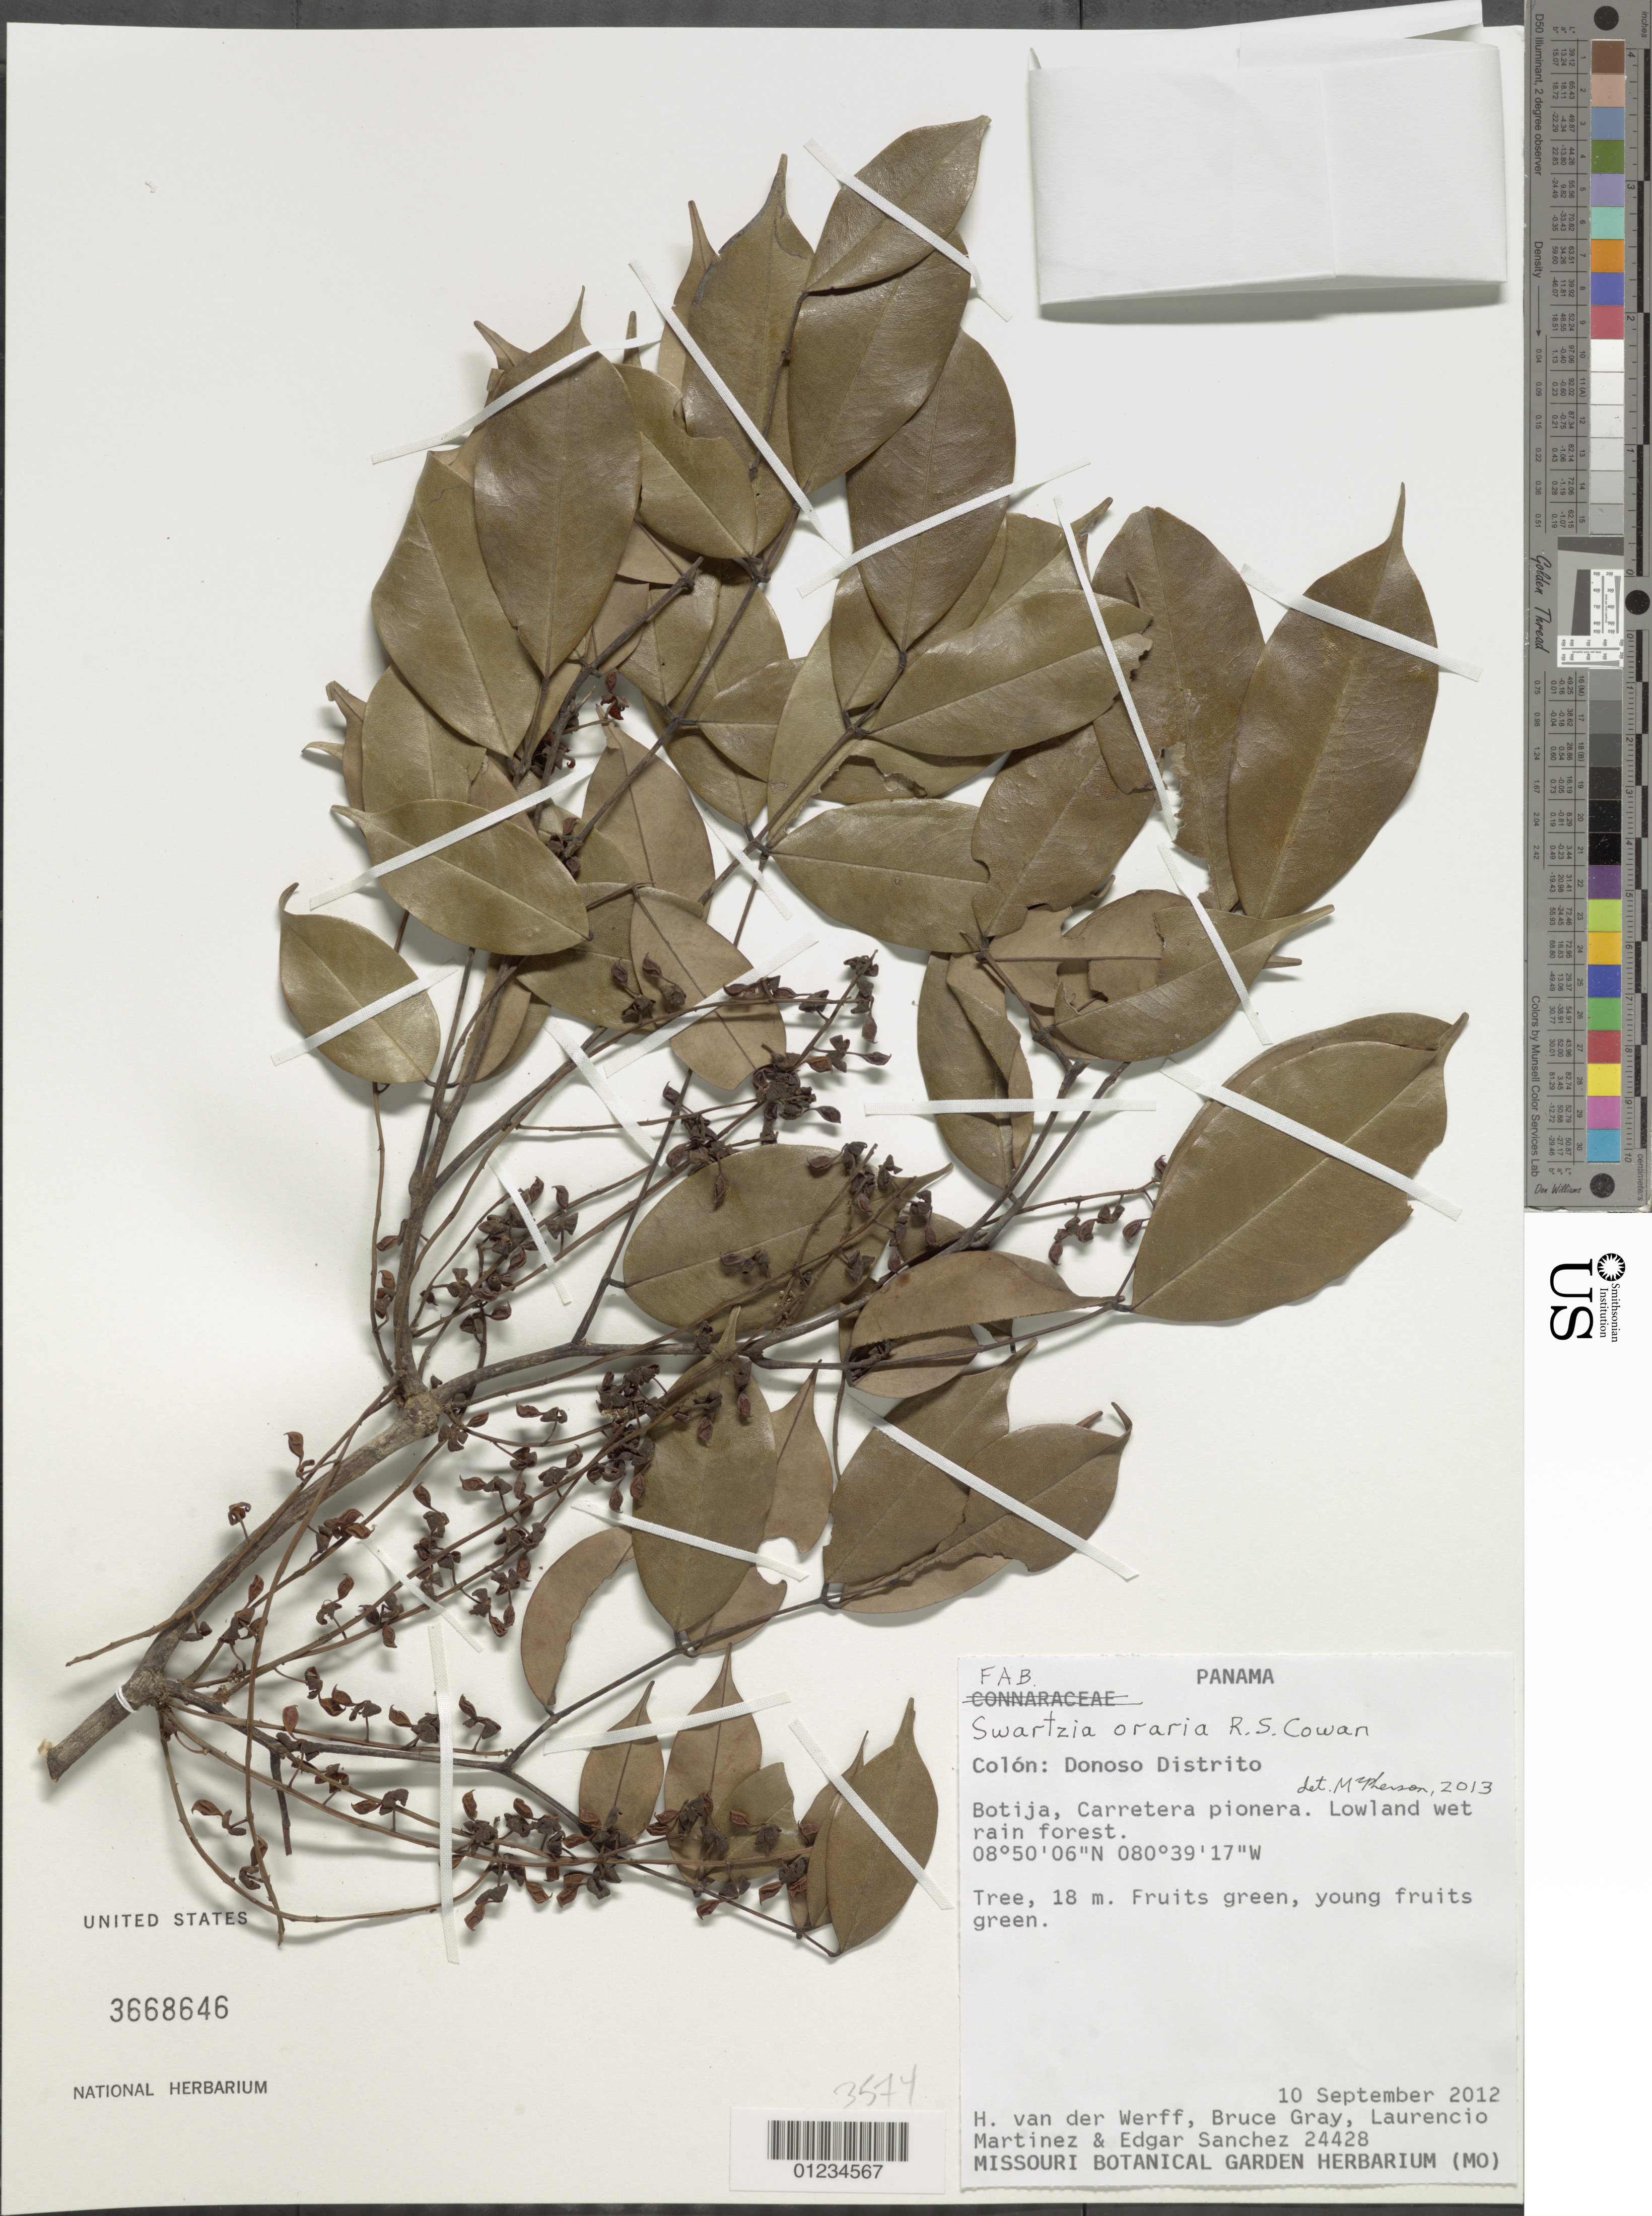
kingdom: Plantae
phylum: Tracheophyta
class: Magnoliopsida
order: Fabales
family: Fabaceae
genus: Swartzia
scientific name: Swartzia oraria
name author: R.S. Cowan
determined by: McPherson, --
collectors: H. van der Werff, B. Gray, L. Martinez & E. Sanchez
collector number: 24428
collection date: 2012-09-10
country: Panama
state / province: Colón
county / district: Donoso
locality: Botija, Carretera pionera. Lowland wet rain forest.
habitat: Lowland wet forest.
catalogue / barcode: US 3668646